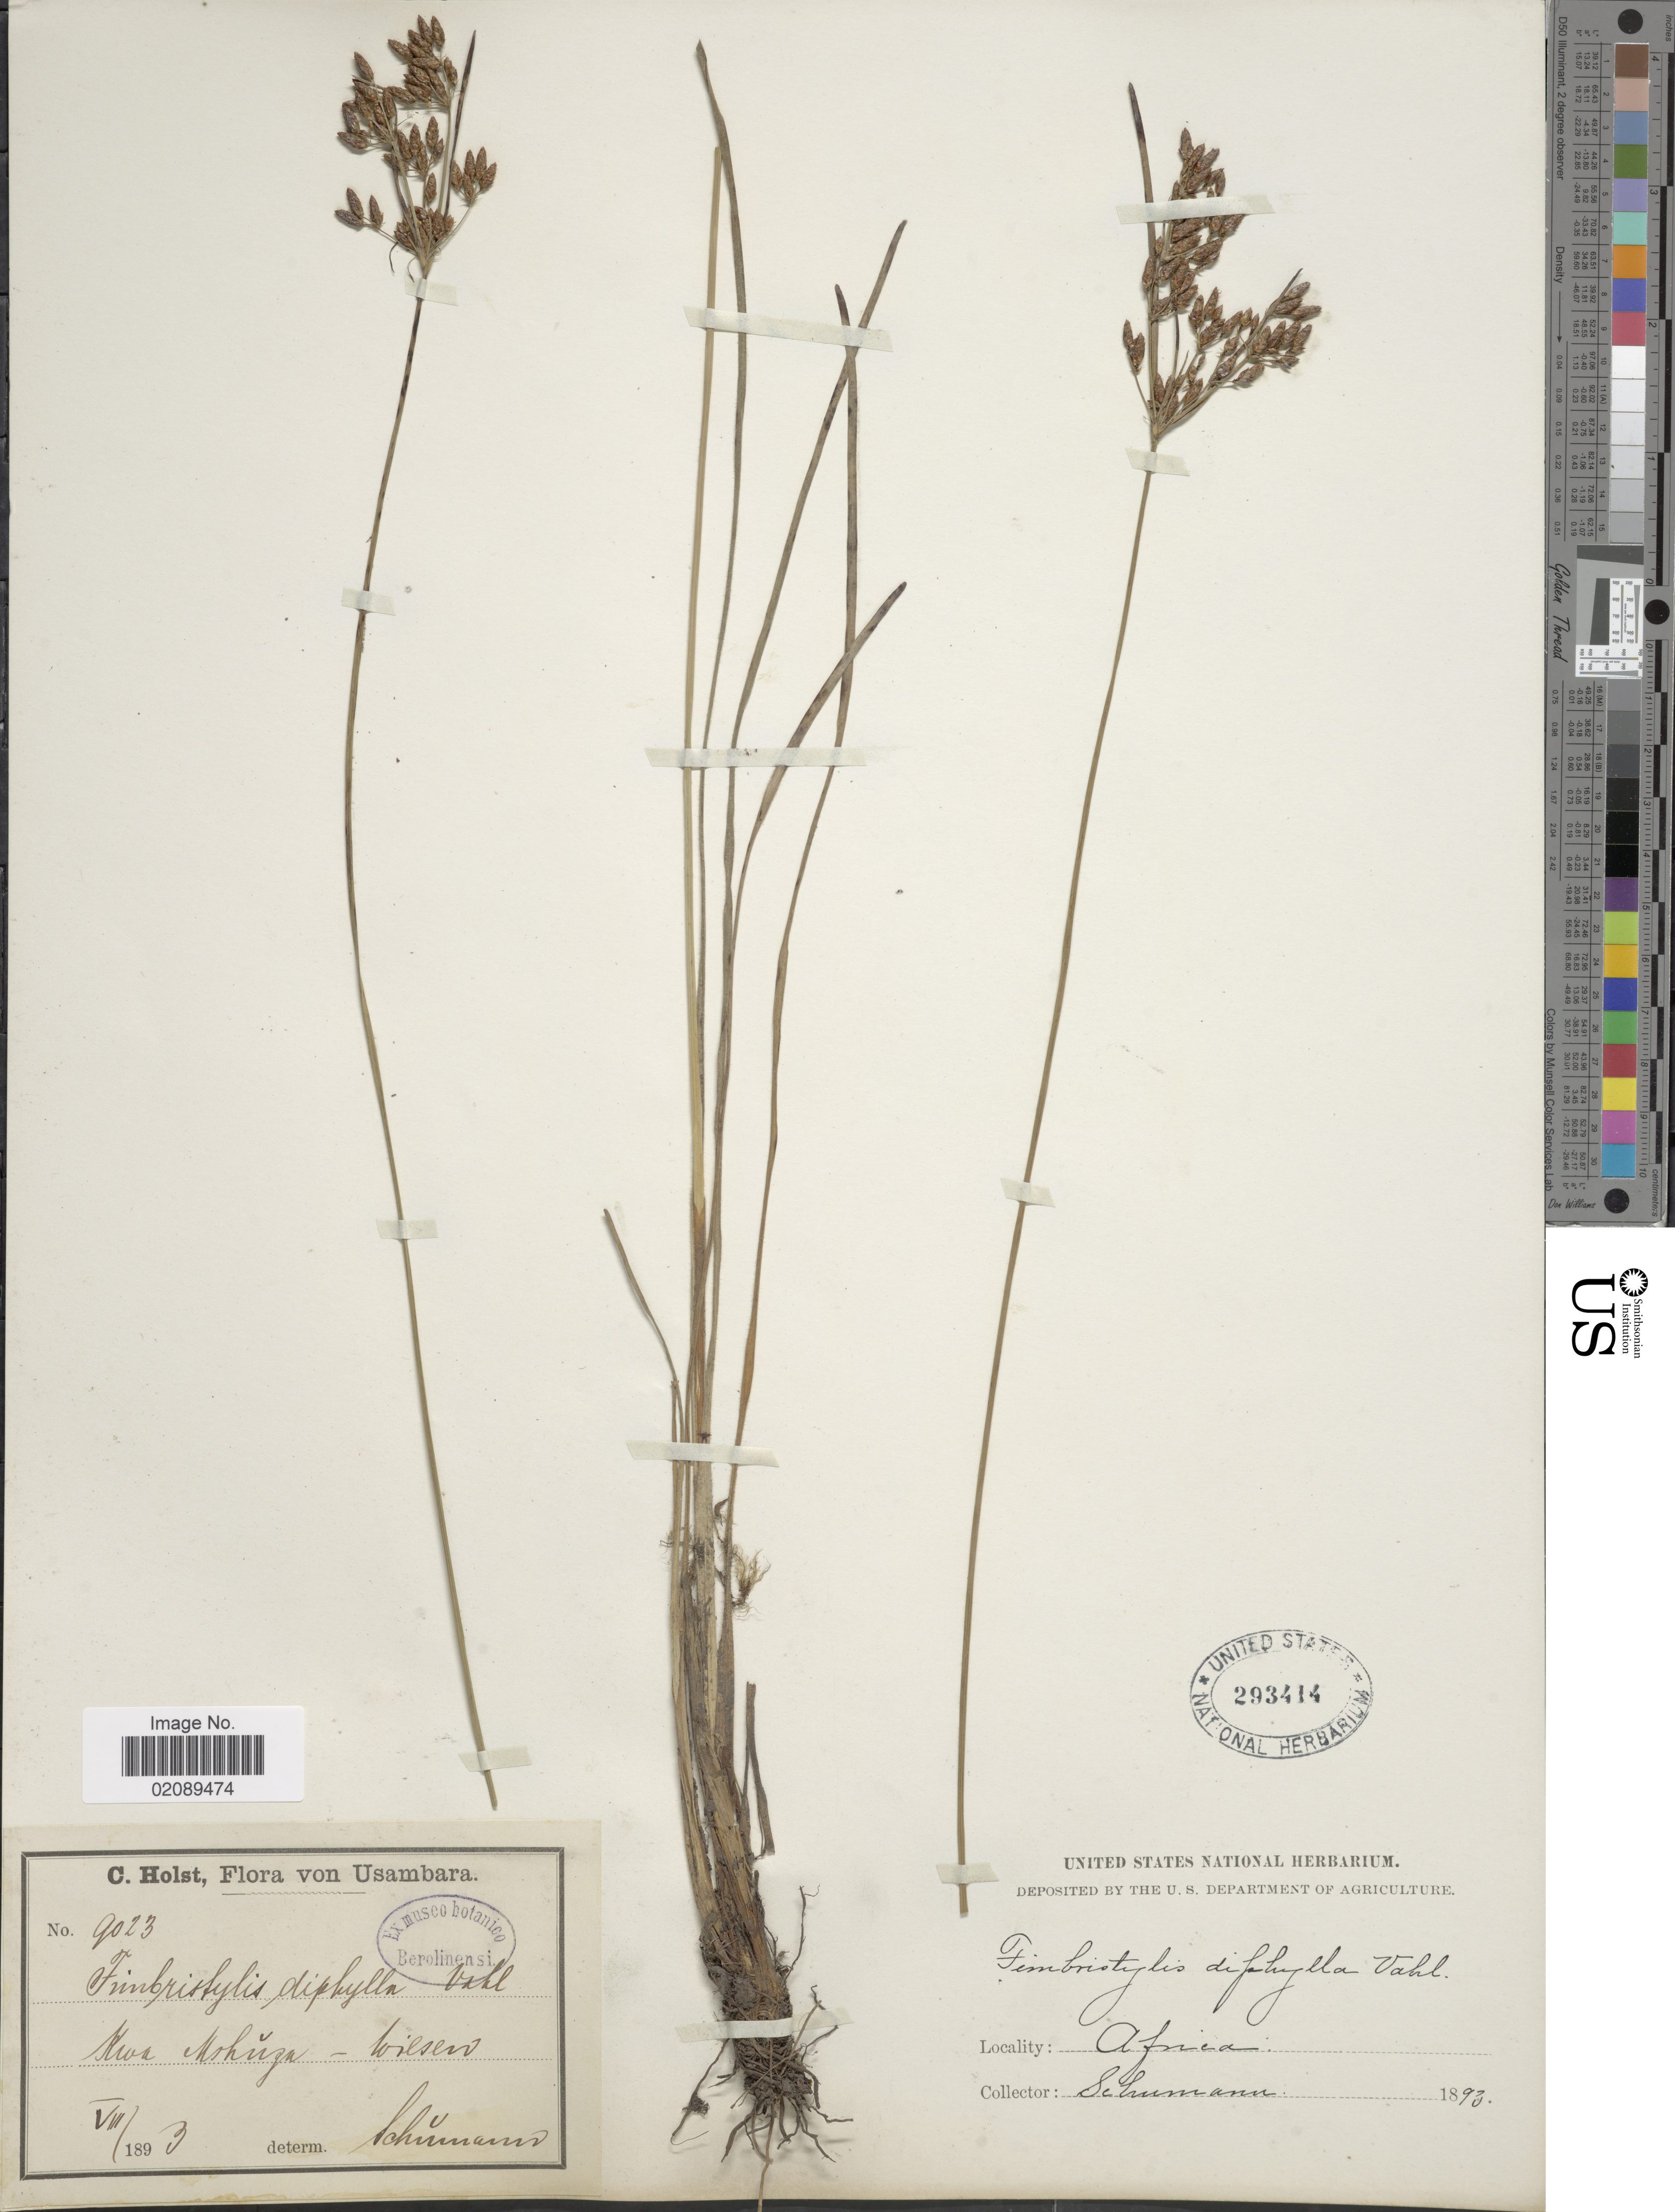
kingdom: Plantae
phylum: Tracheophyta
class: Liliopsida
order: Poales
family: Cyperaceae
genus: Fimbristylis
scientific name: Fimbristylis dichotoma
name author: (L.) Vahl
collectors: C. H. Holst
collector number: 9023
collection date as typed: Aug 1893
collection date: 1893-08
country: Tanzania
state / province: Tanga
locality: Usambara, Kwa Mshuza.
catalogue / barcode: US 293414